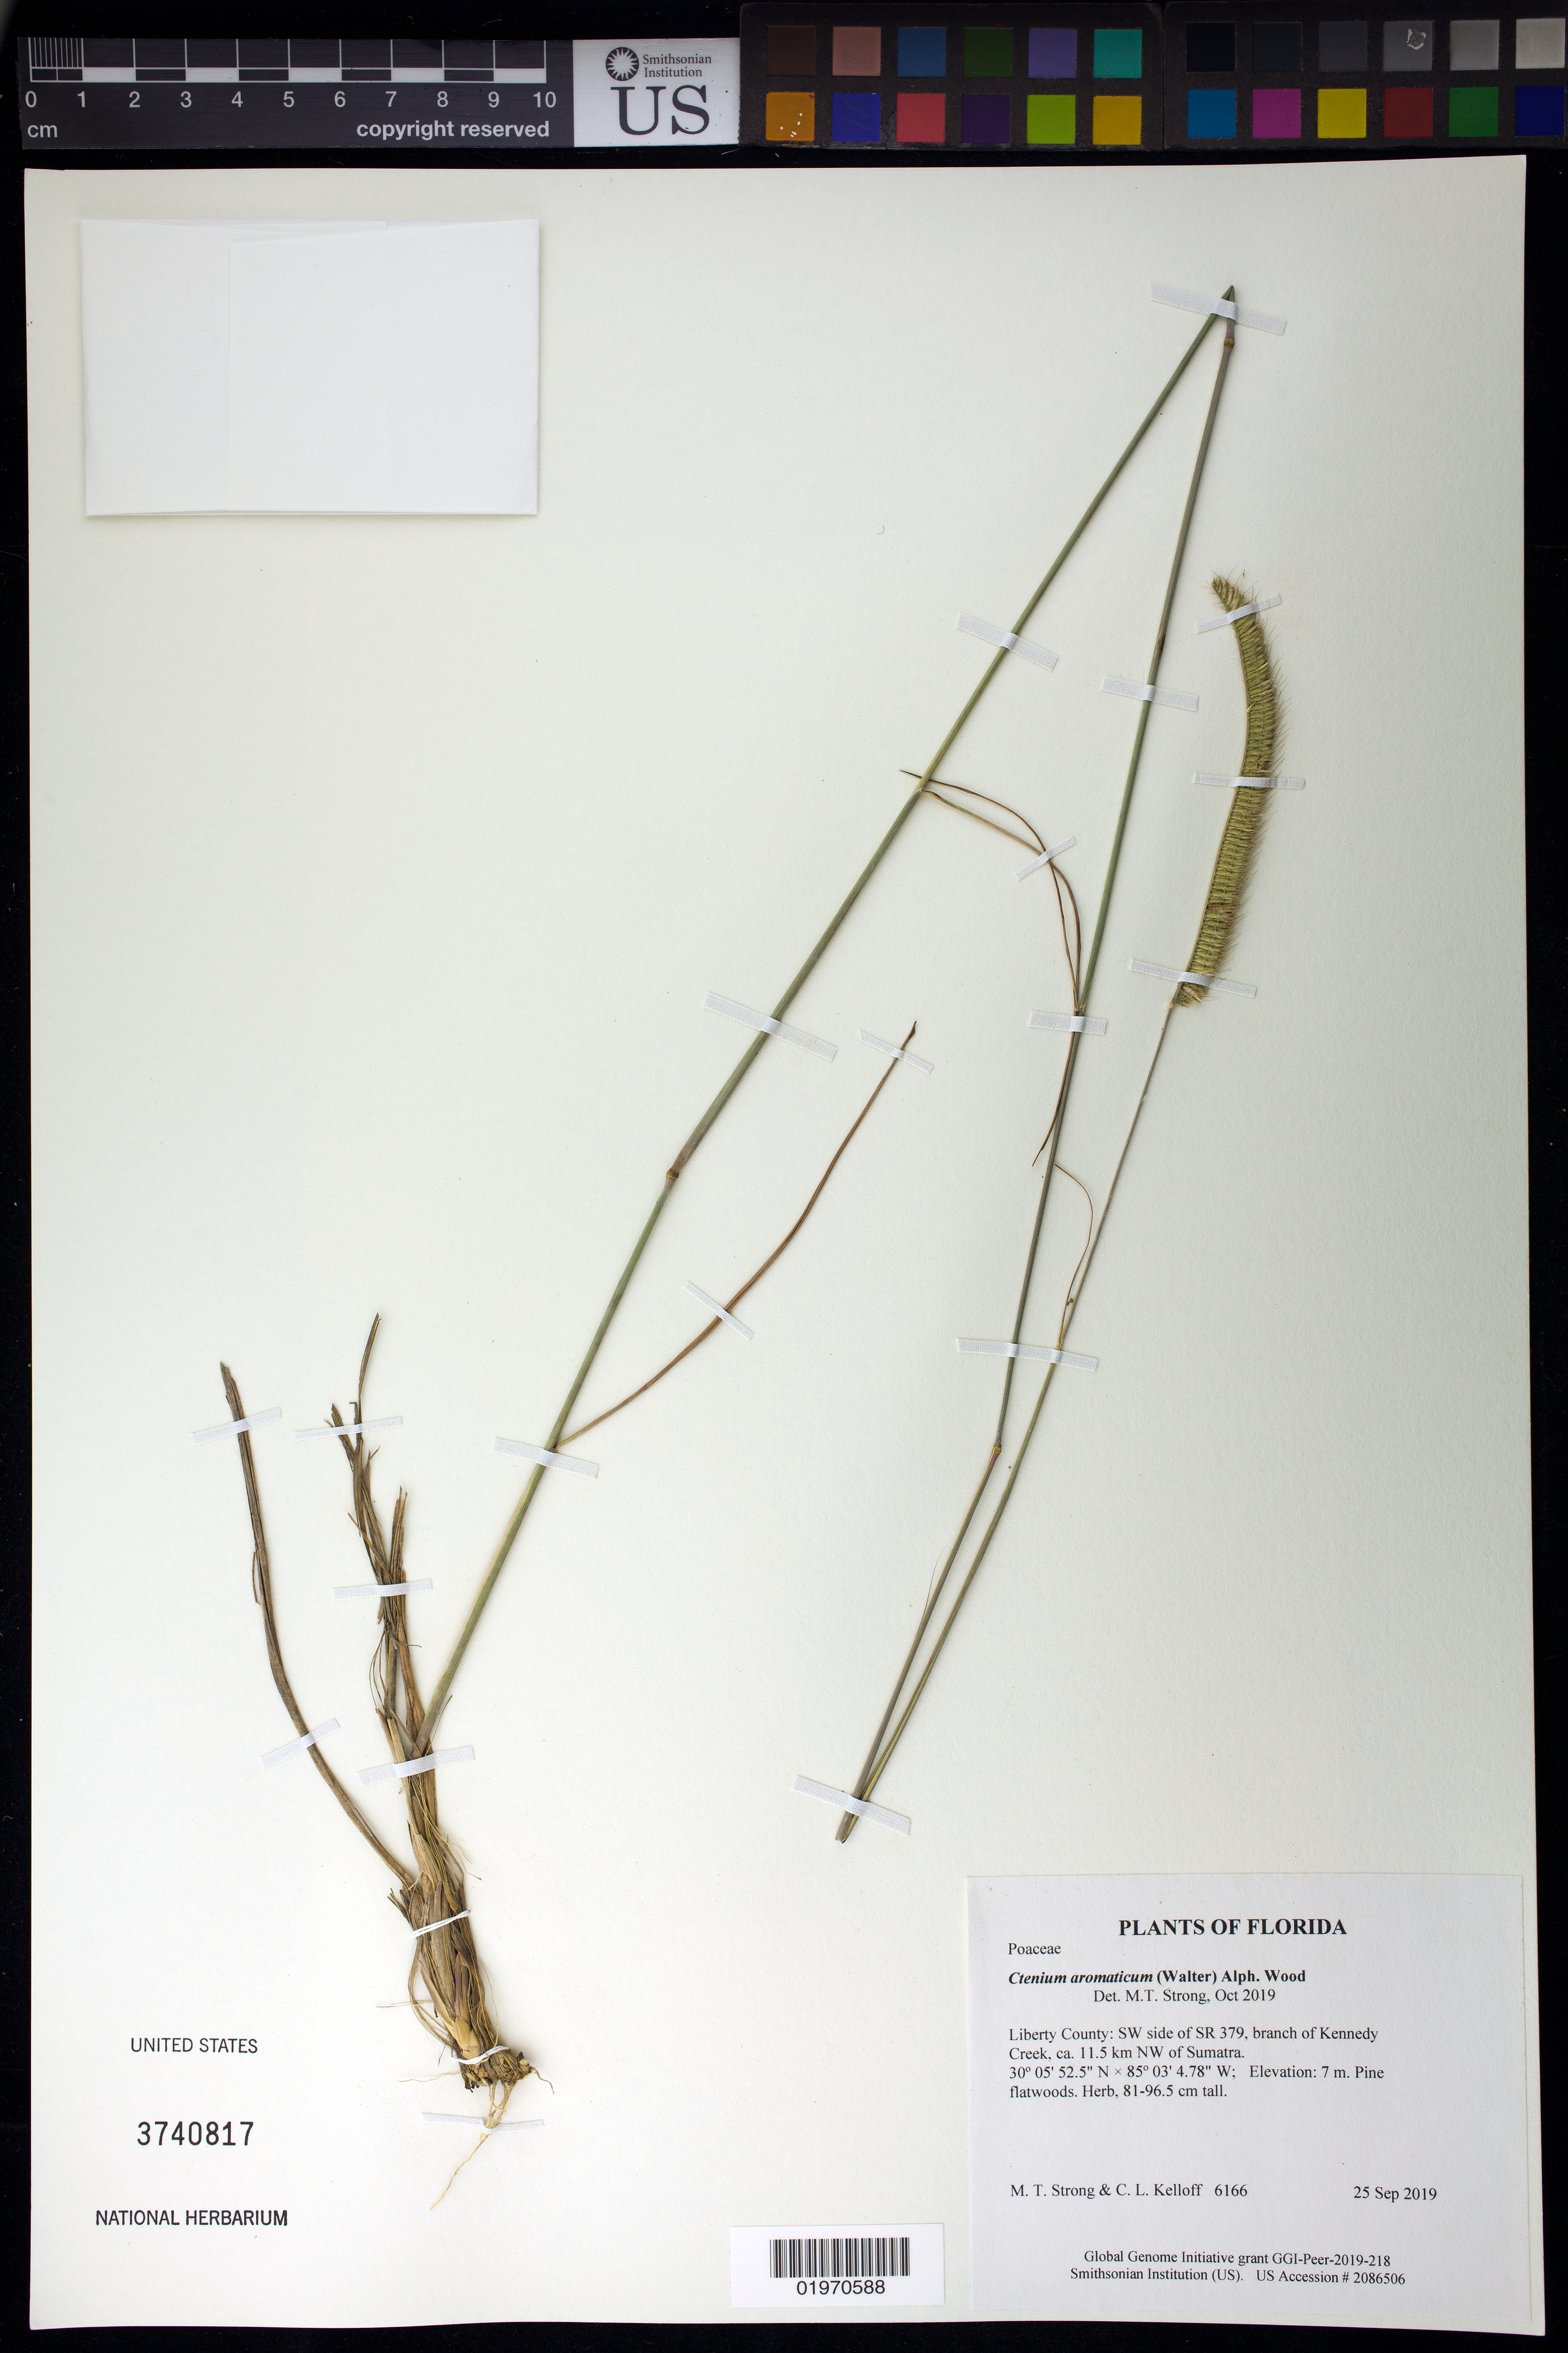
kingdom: Plantae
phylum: Tracheophyta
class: Liliopsida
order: Poales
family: Poaceae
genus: Ctenium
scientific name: Ctenium aromaticum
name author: (Walter) Alph. Wood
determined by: Strong, Mark T., (BOT), Smithsonian Institution - National Museum of Natural History (UNITED STATES)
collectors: M. T. Strong & C. L. Kelloff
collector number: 6166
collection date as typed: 25 Sep 2019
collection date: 2019-09-25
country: United States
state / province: Florida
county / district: Liberty County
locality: SW side of SR 379, branch of Kennedy Creek, ca. 11.5 km NW of Sumatra.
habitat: Pine flatwoods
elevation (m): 7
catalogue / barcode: US 3740817